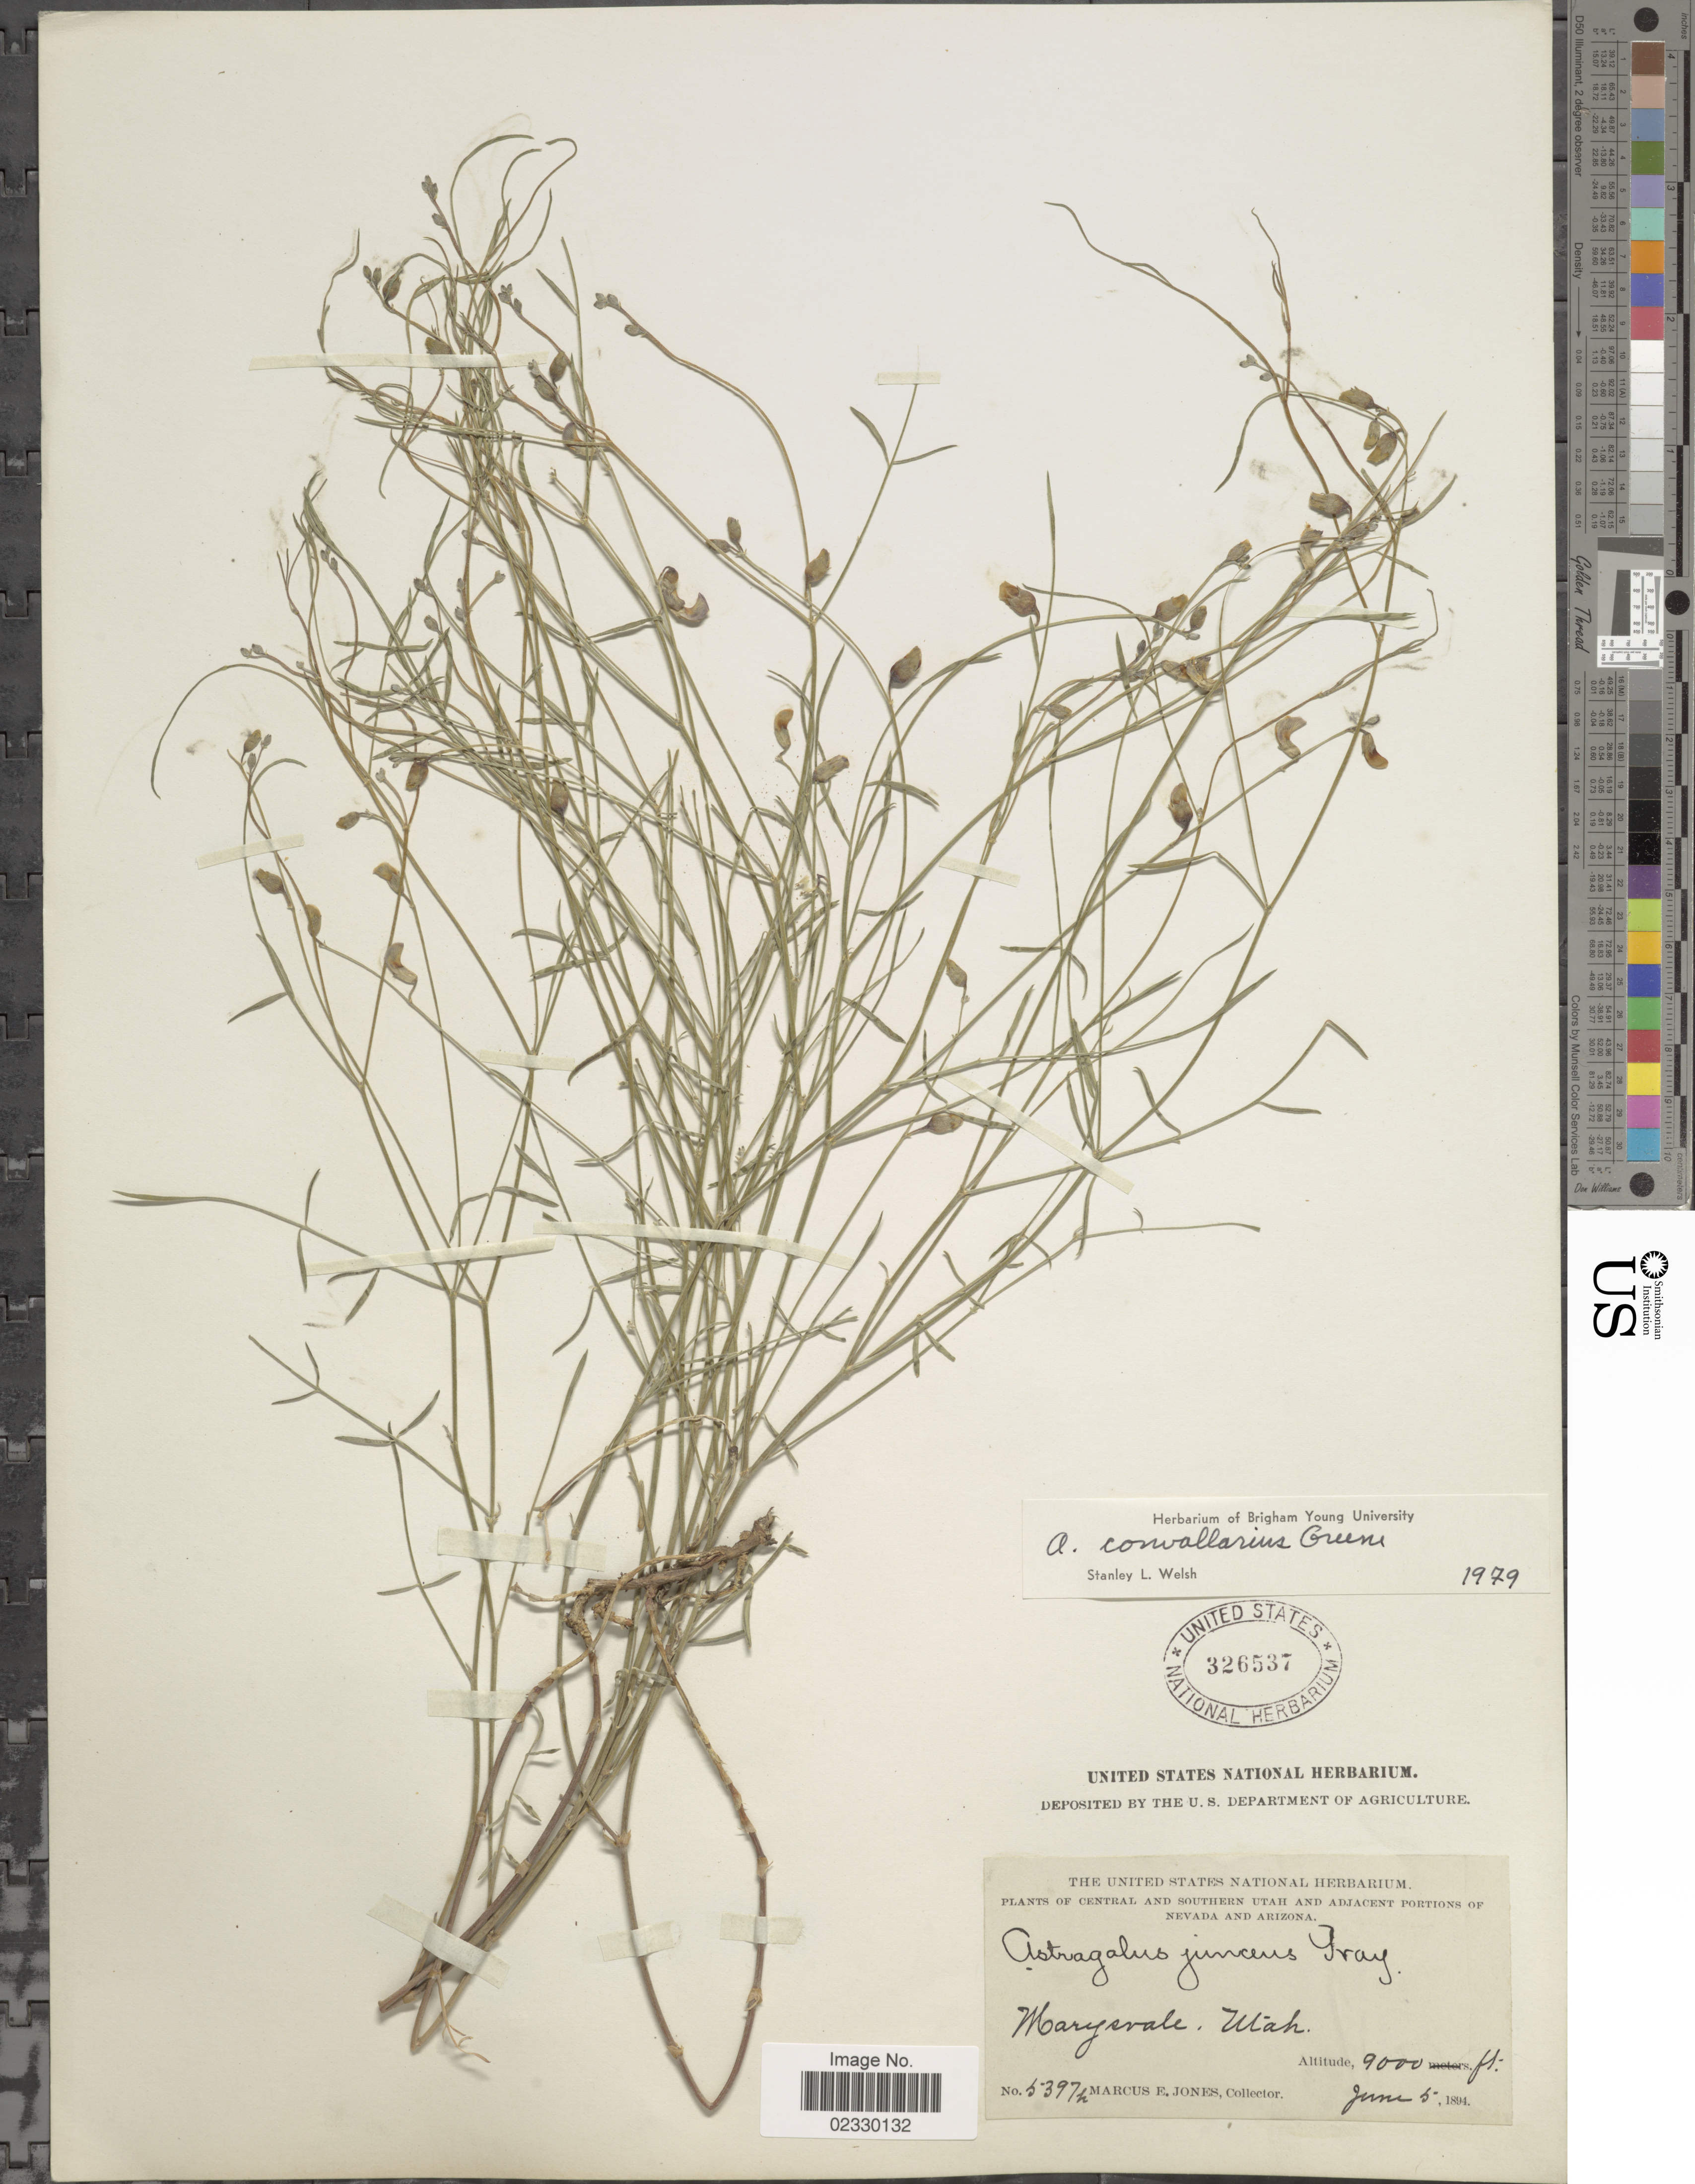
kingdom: Plantae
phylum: Tracheophyta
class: Magnoliopsida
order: Fabales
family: Fabaceae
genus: Astragalus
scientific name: Astragalus convallarius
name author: Greene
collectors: M. E. Jones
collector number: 5397h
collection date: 1894-06-05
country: United States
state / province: Utah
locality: Central and Southern Utah and Adjacent Portion of Nevada and Arizona, Marysvale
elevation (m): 2743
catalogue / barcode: US 326537